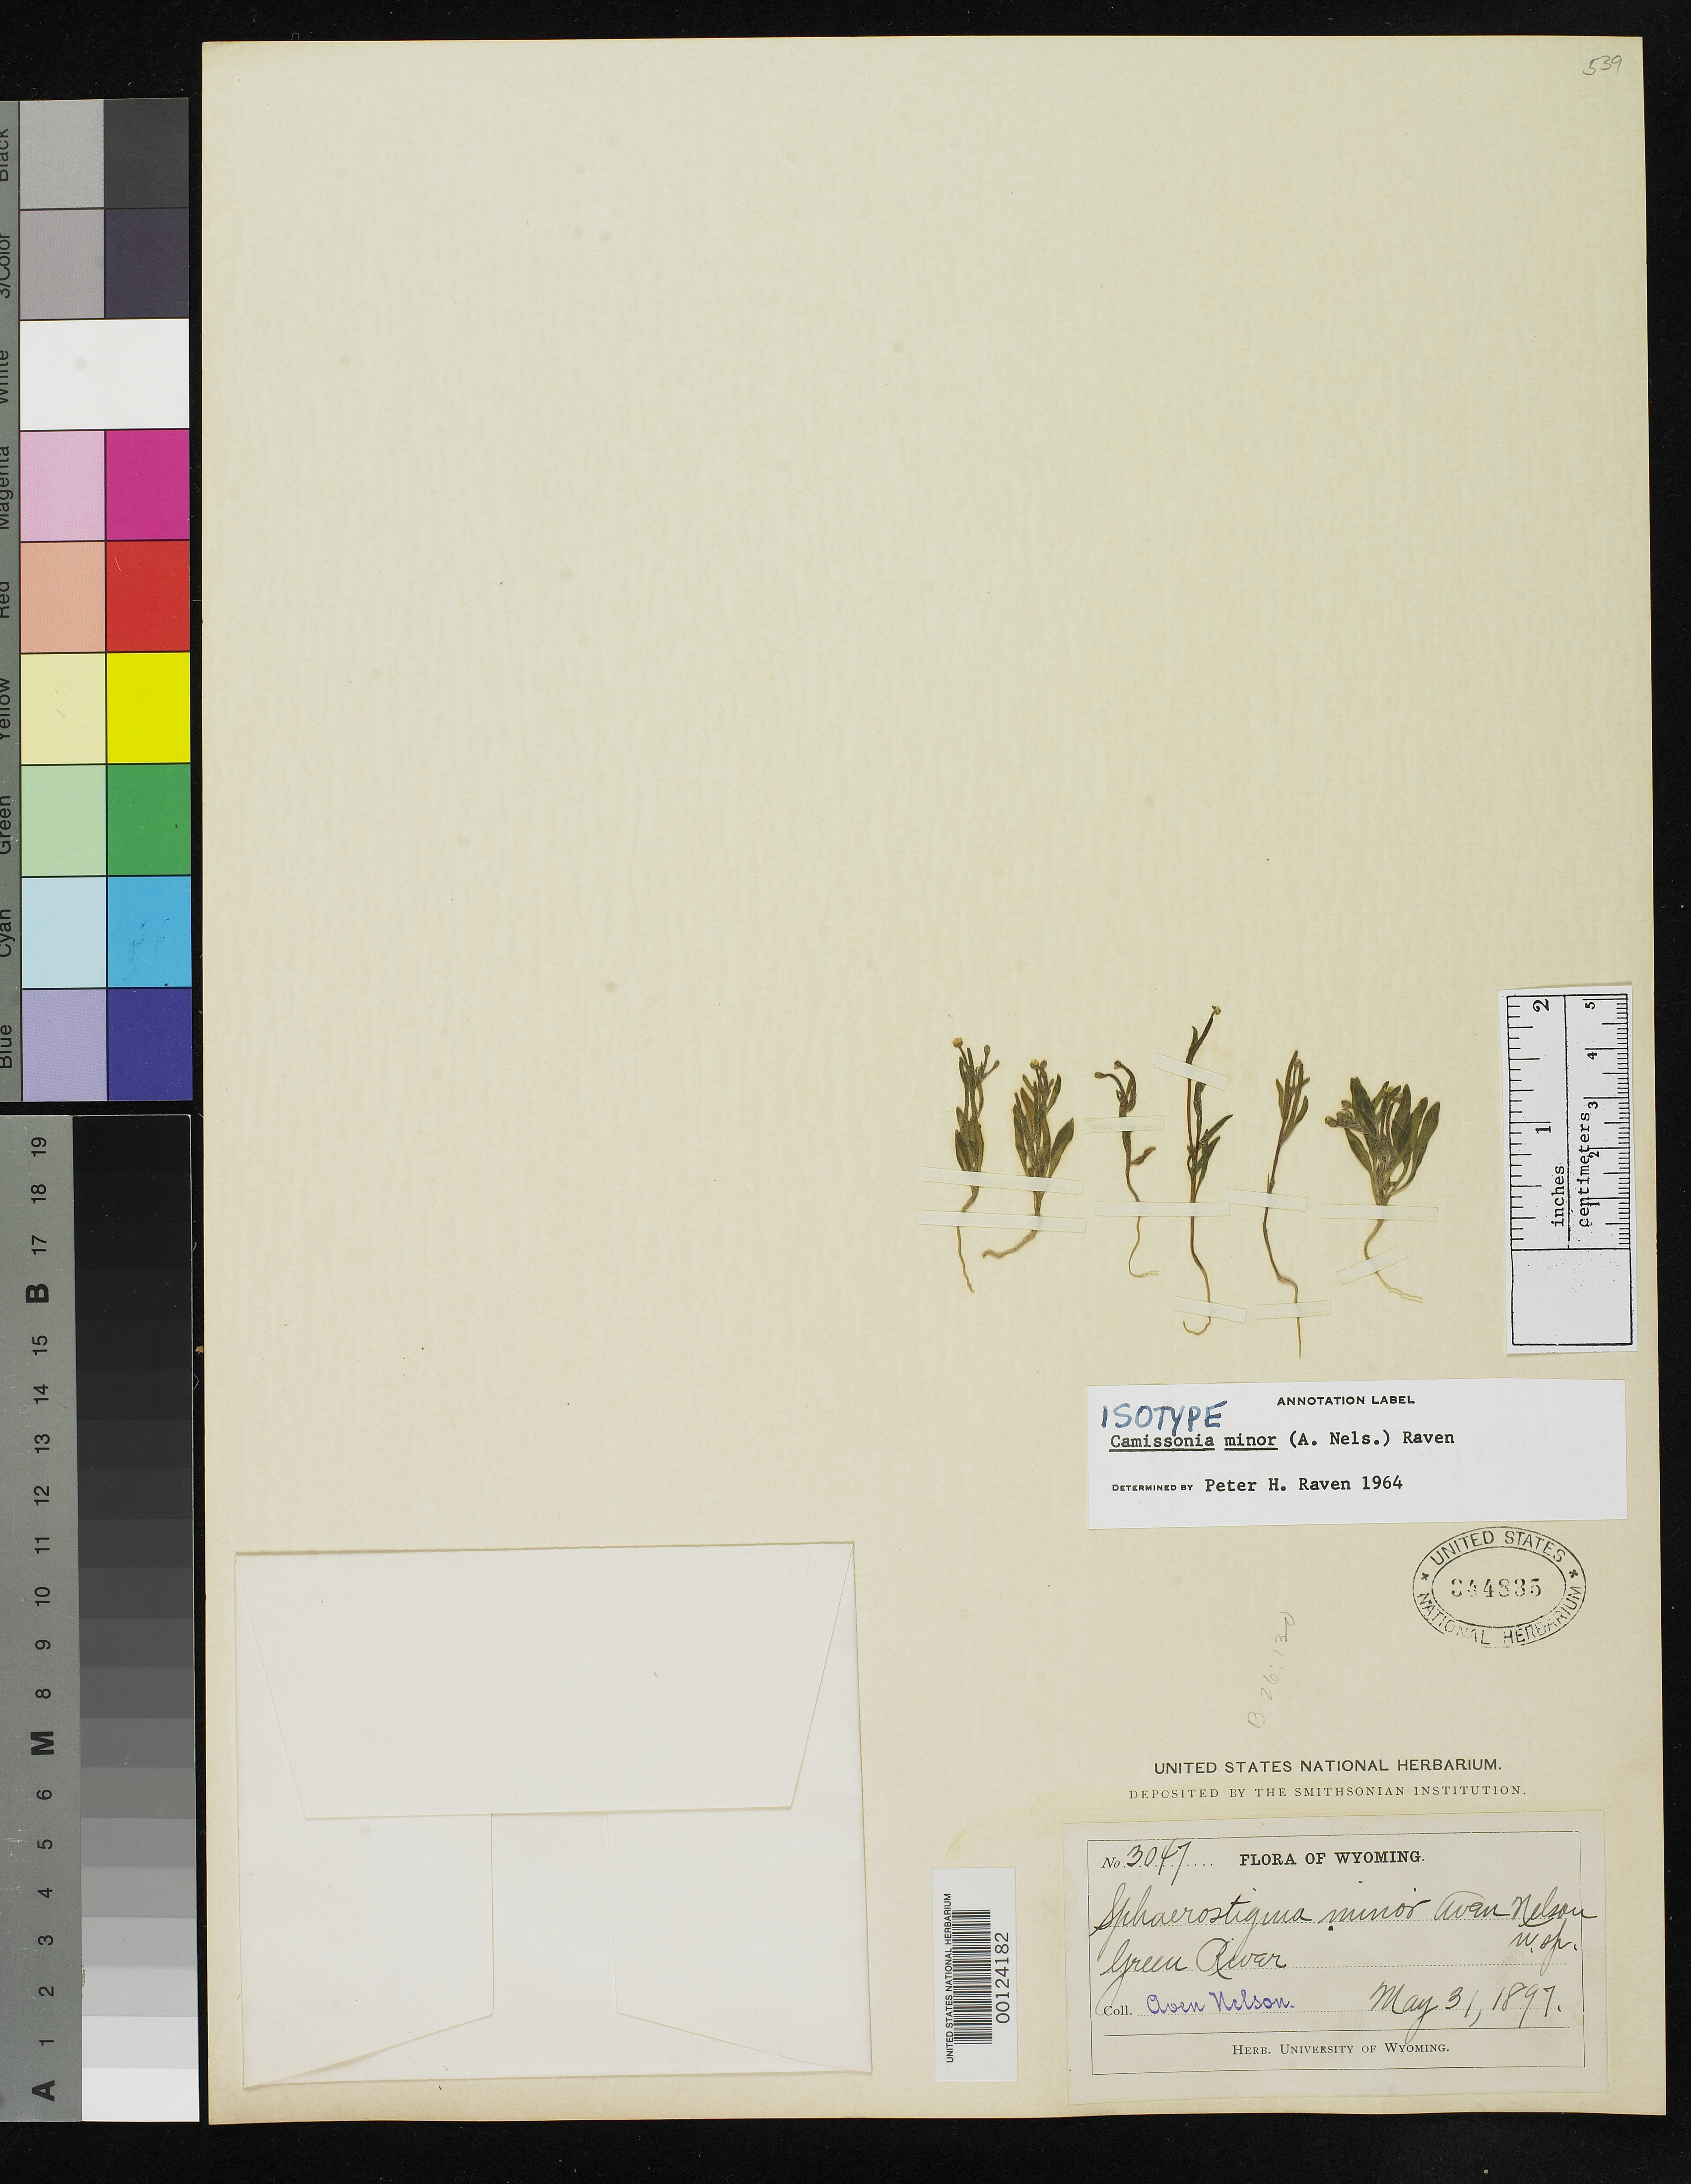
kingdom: Plantae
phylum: Tracheophyta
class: Magnoliopsida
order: Myrtales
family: Onagraceae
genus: Sphaerostigma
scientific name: Sphaerostigma minor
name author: A. Nelson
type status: Type Collection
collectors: A. Nelson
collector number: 3047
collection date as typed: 31 May 1897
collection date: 1897-05-31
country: United States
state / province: Wyoming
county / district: Sweetwater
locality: Green River.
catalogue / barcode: US 344835